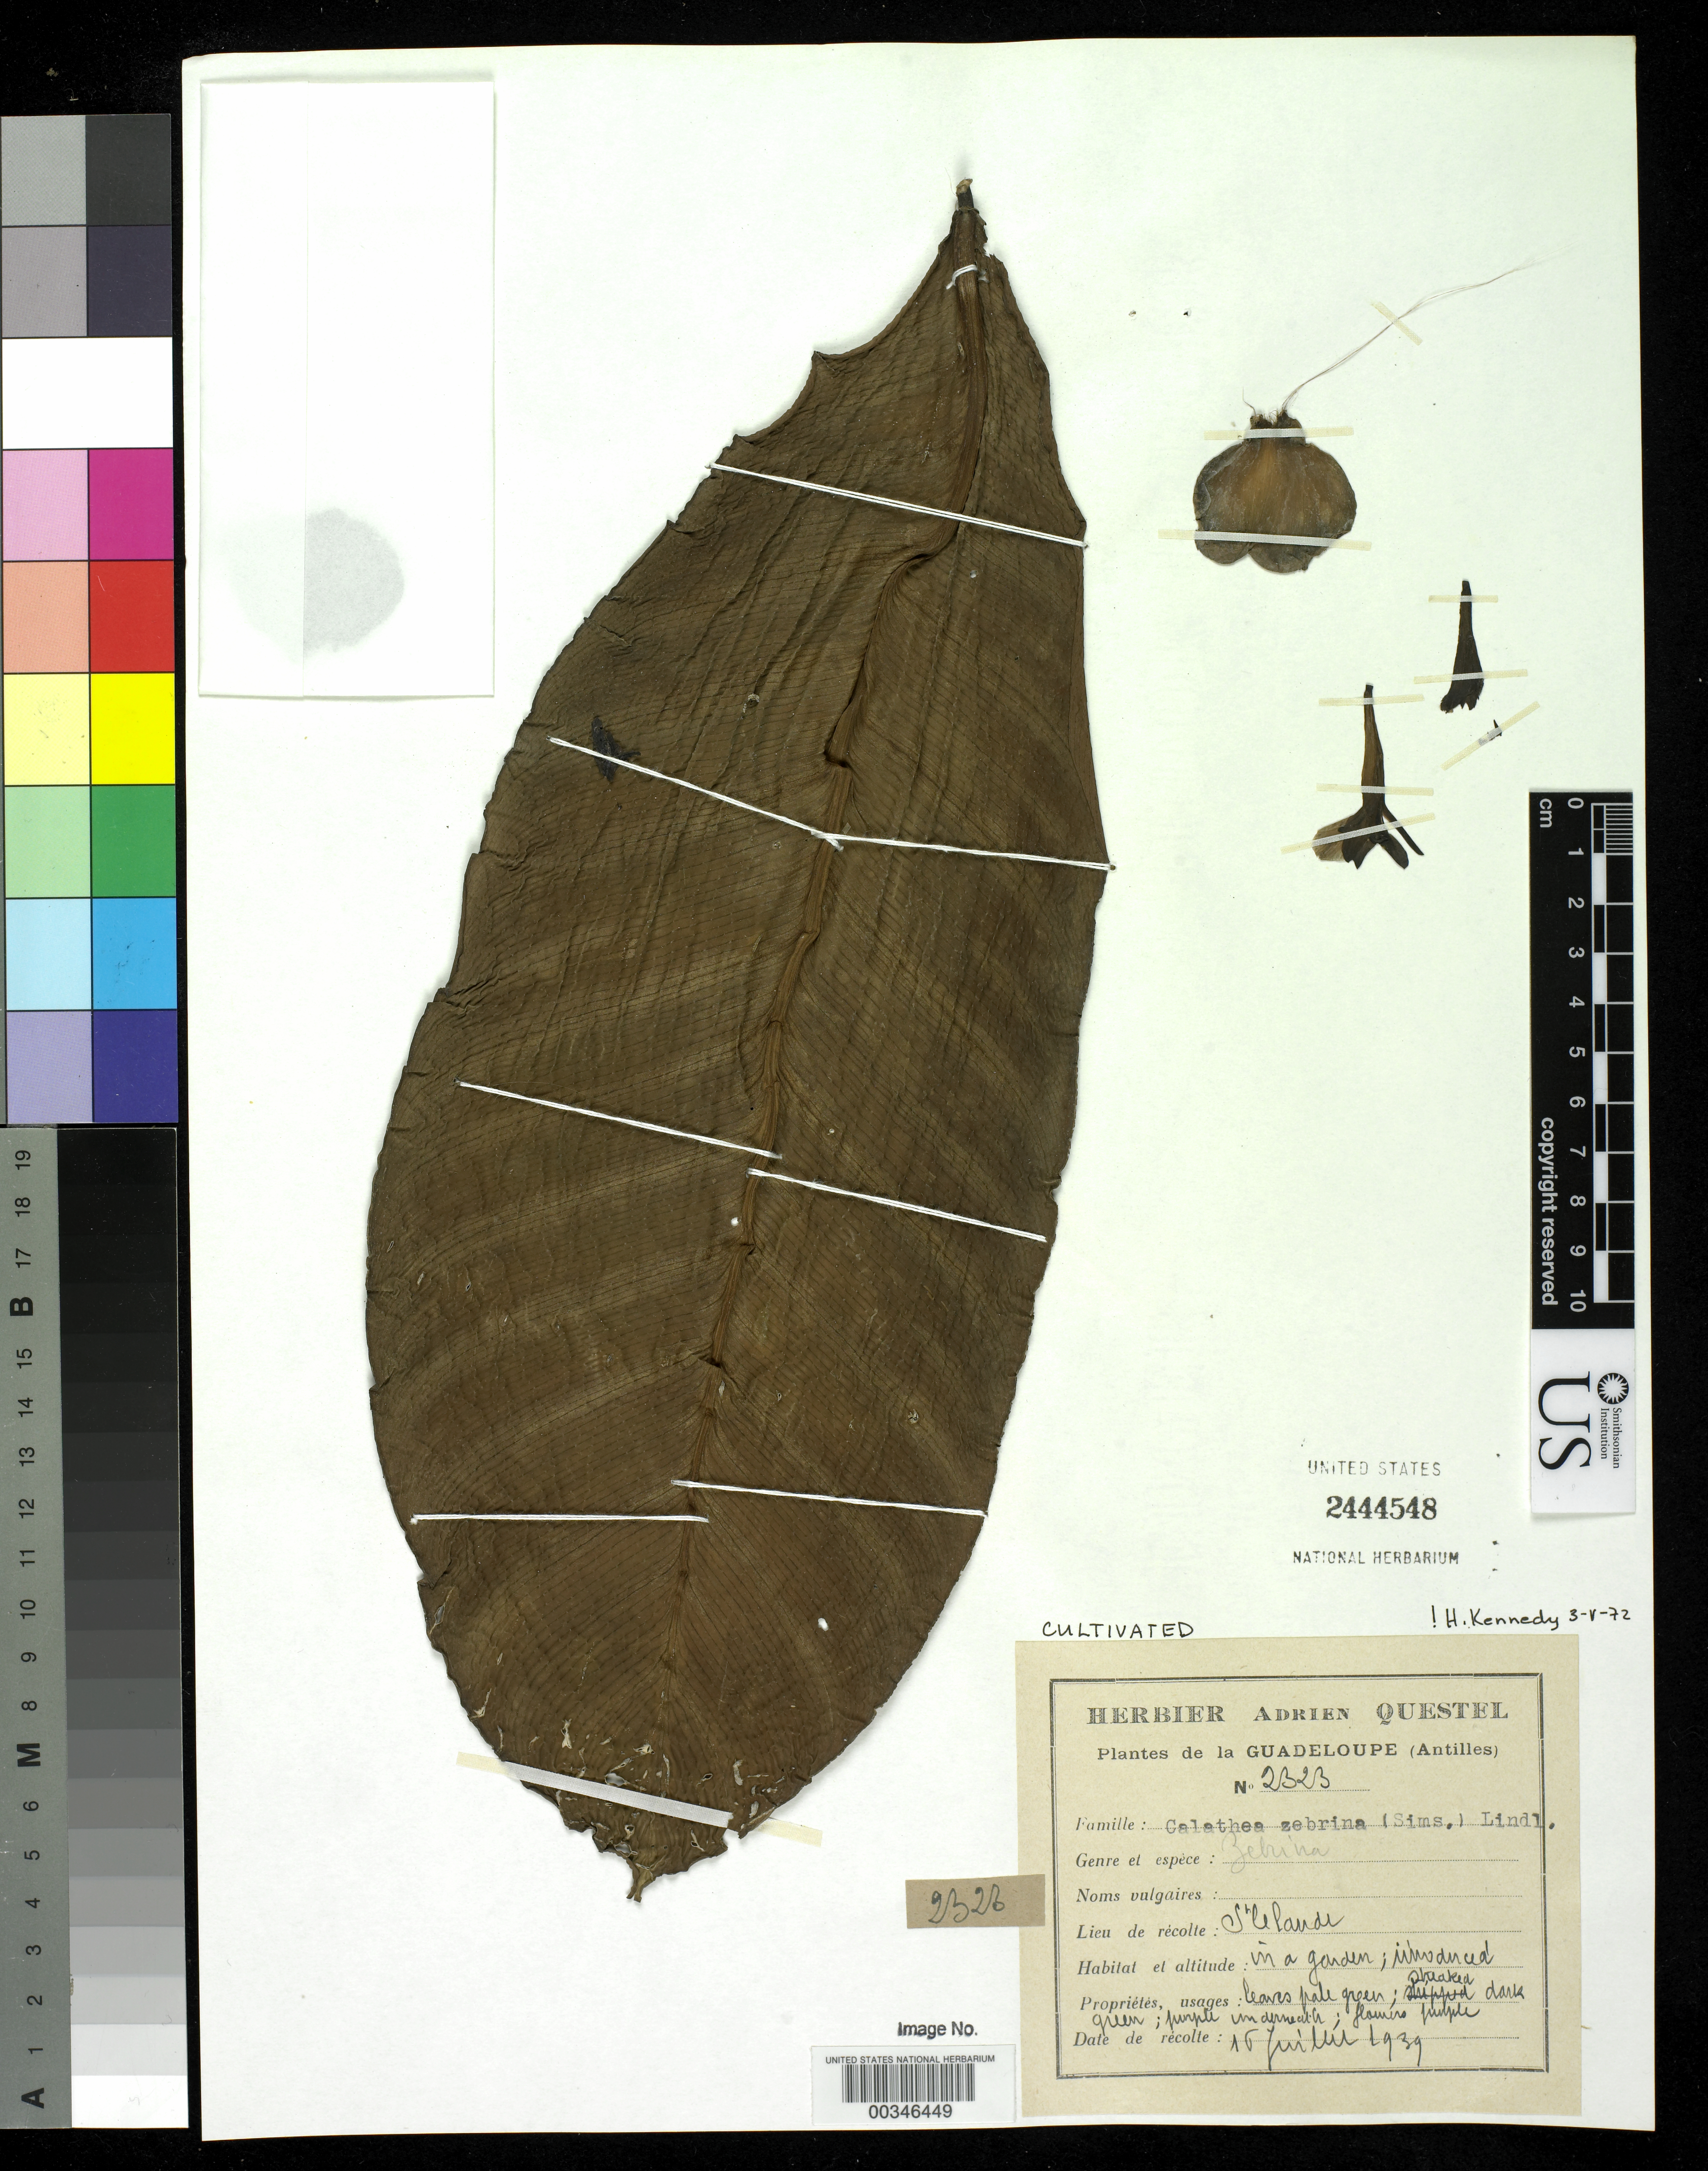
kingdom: Plantae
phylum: Tracheophyta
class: Liliopsida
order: Zingiberales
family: Marantaceae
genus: Goeppertia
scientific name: Goeppertia zebrina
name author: (Sims) Nees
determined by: Strong, M. T., (US), Smithsonian Institution - National Museum of Natural History (UNITED STATES)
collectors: A. Questel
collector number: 2323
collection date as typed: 16 Jul 1939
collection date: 1939-07-16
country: Guadeloupe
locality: Stle lande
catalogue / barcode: US 2444548